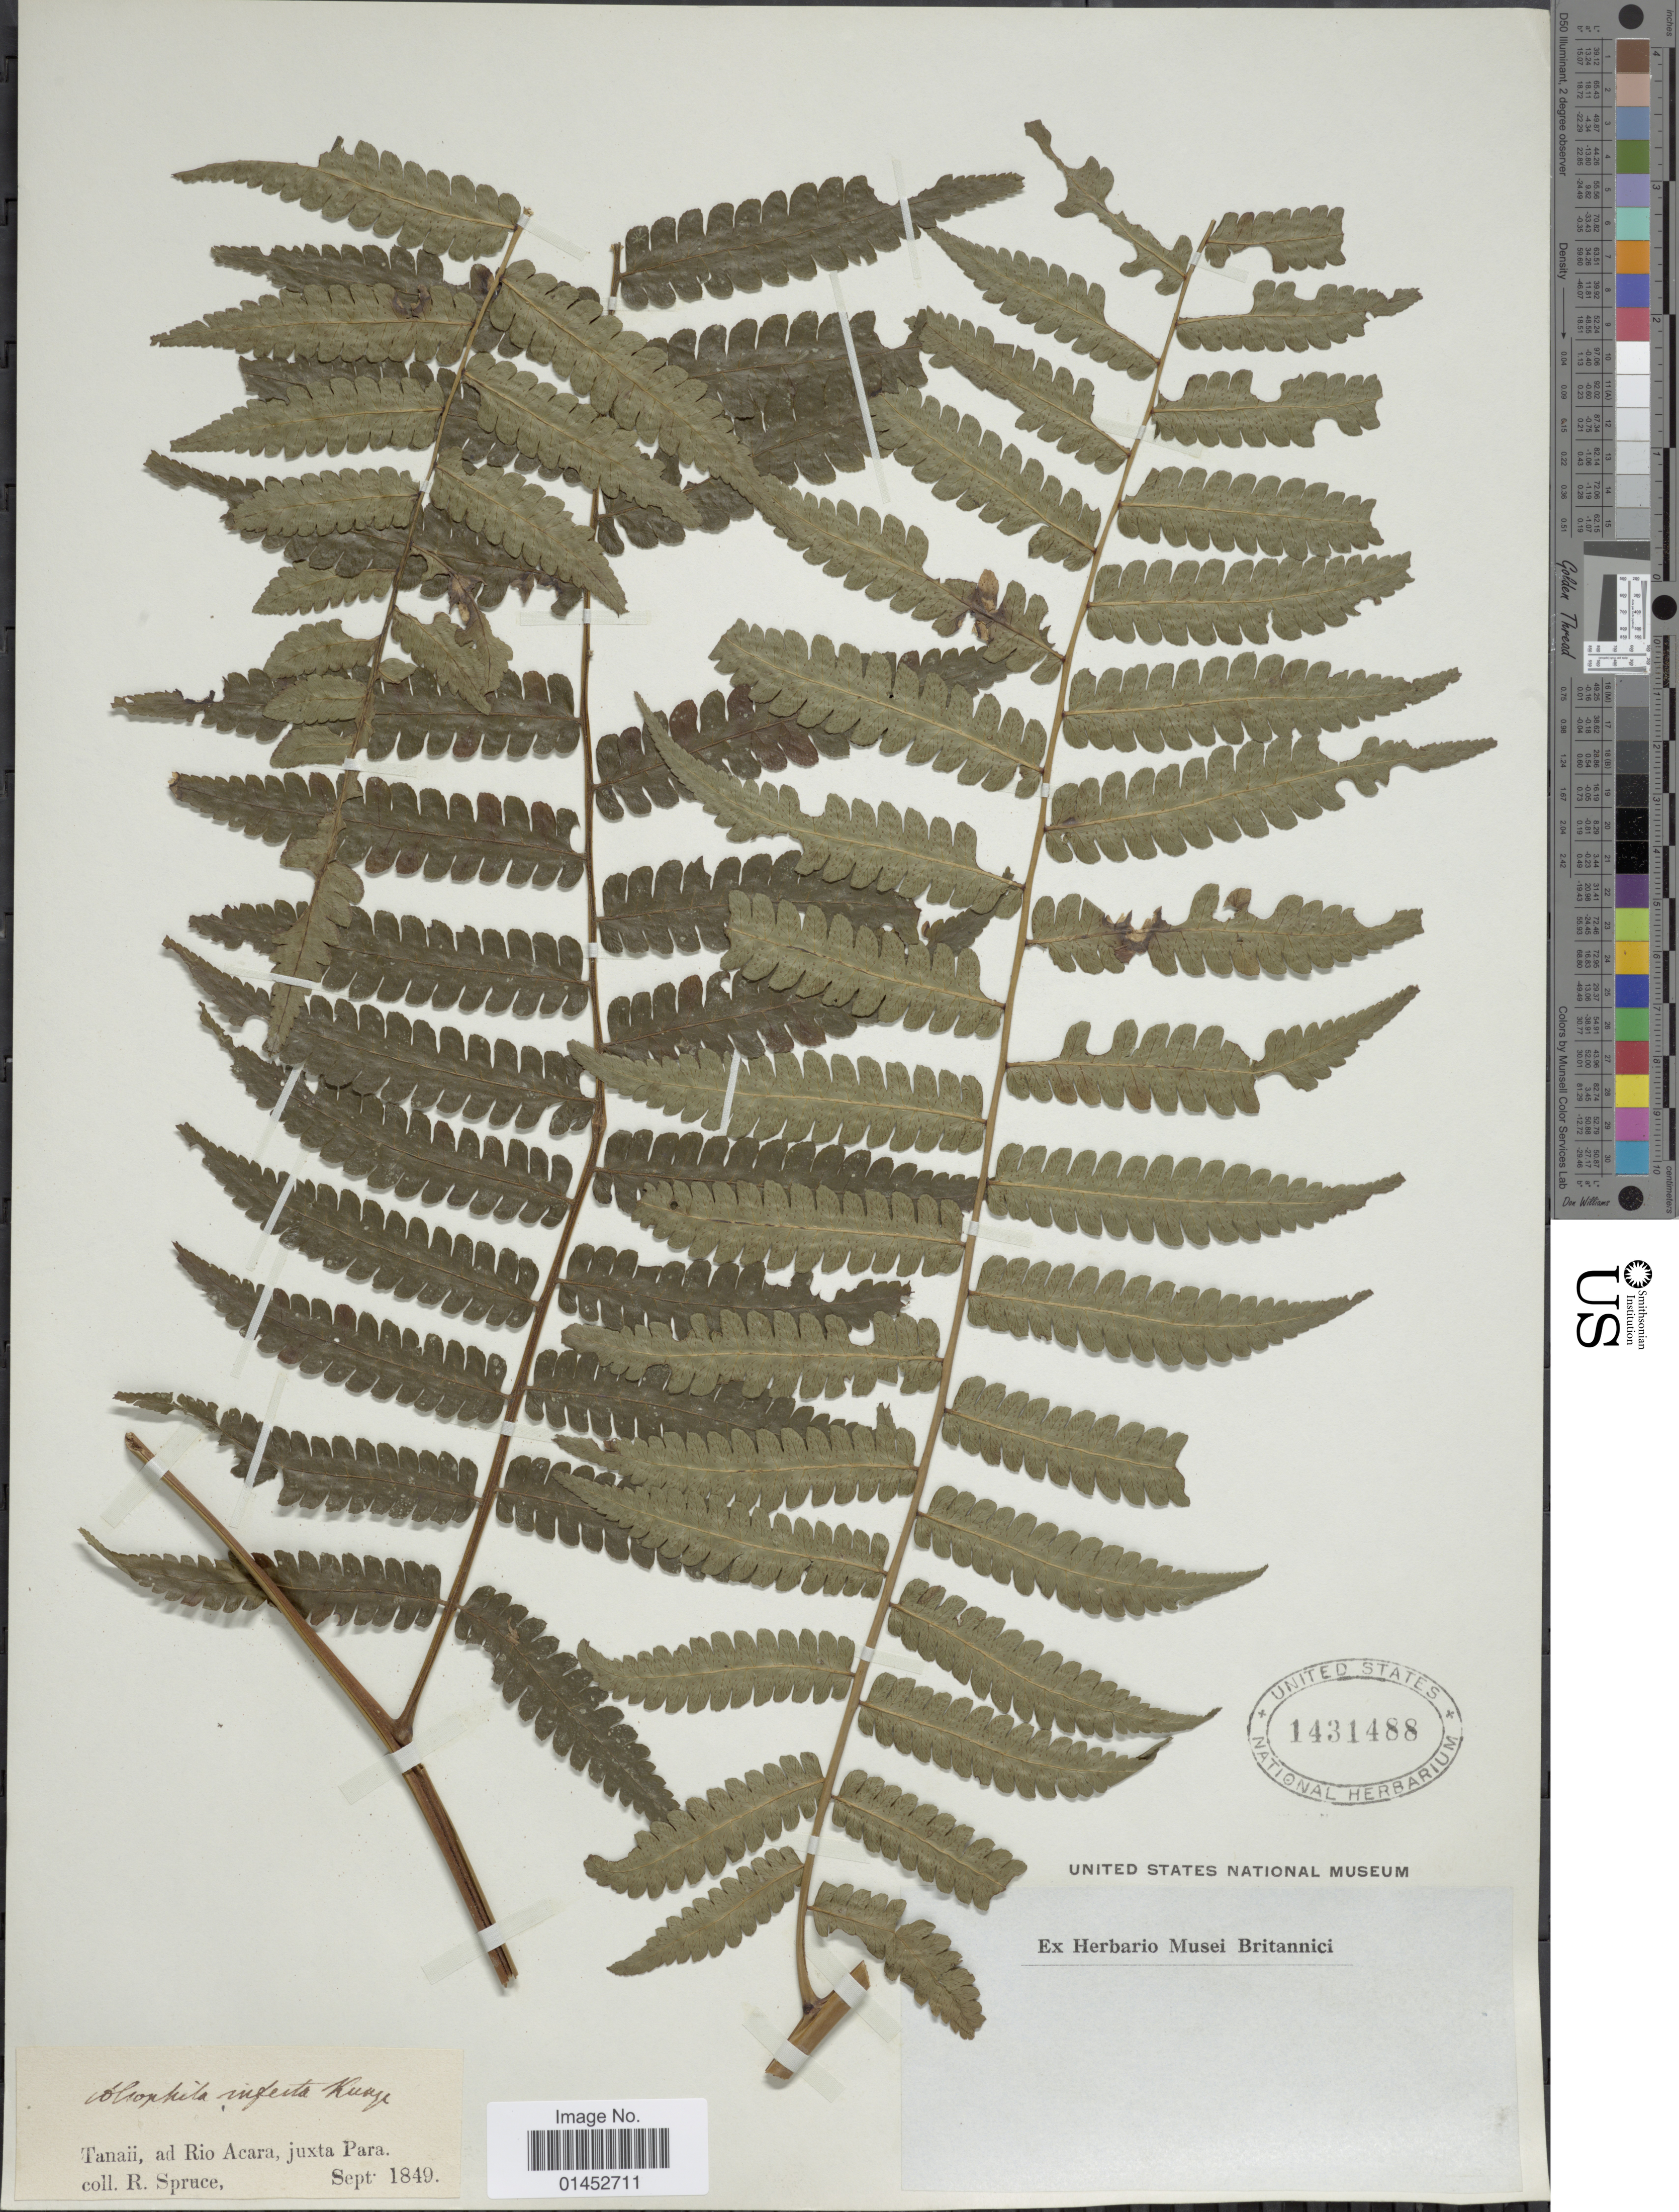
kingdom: Plantae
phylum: Tracheophyta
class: Polypodiopsida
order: Cyatheales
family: Cyatheaceae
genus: Cyathea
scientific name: Cyathea pungens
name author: (Willd.) Domin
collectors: R. Spruce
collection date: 1849-09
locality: Tanaii, ad Rio Acara, juxta Para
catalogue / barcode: US 1431488